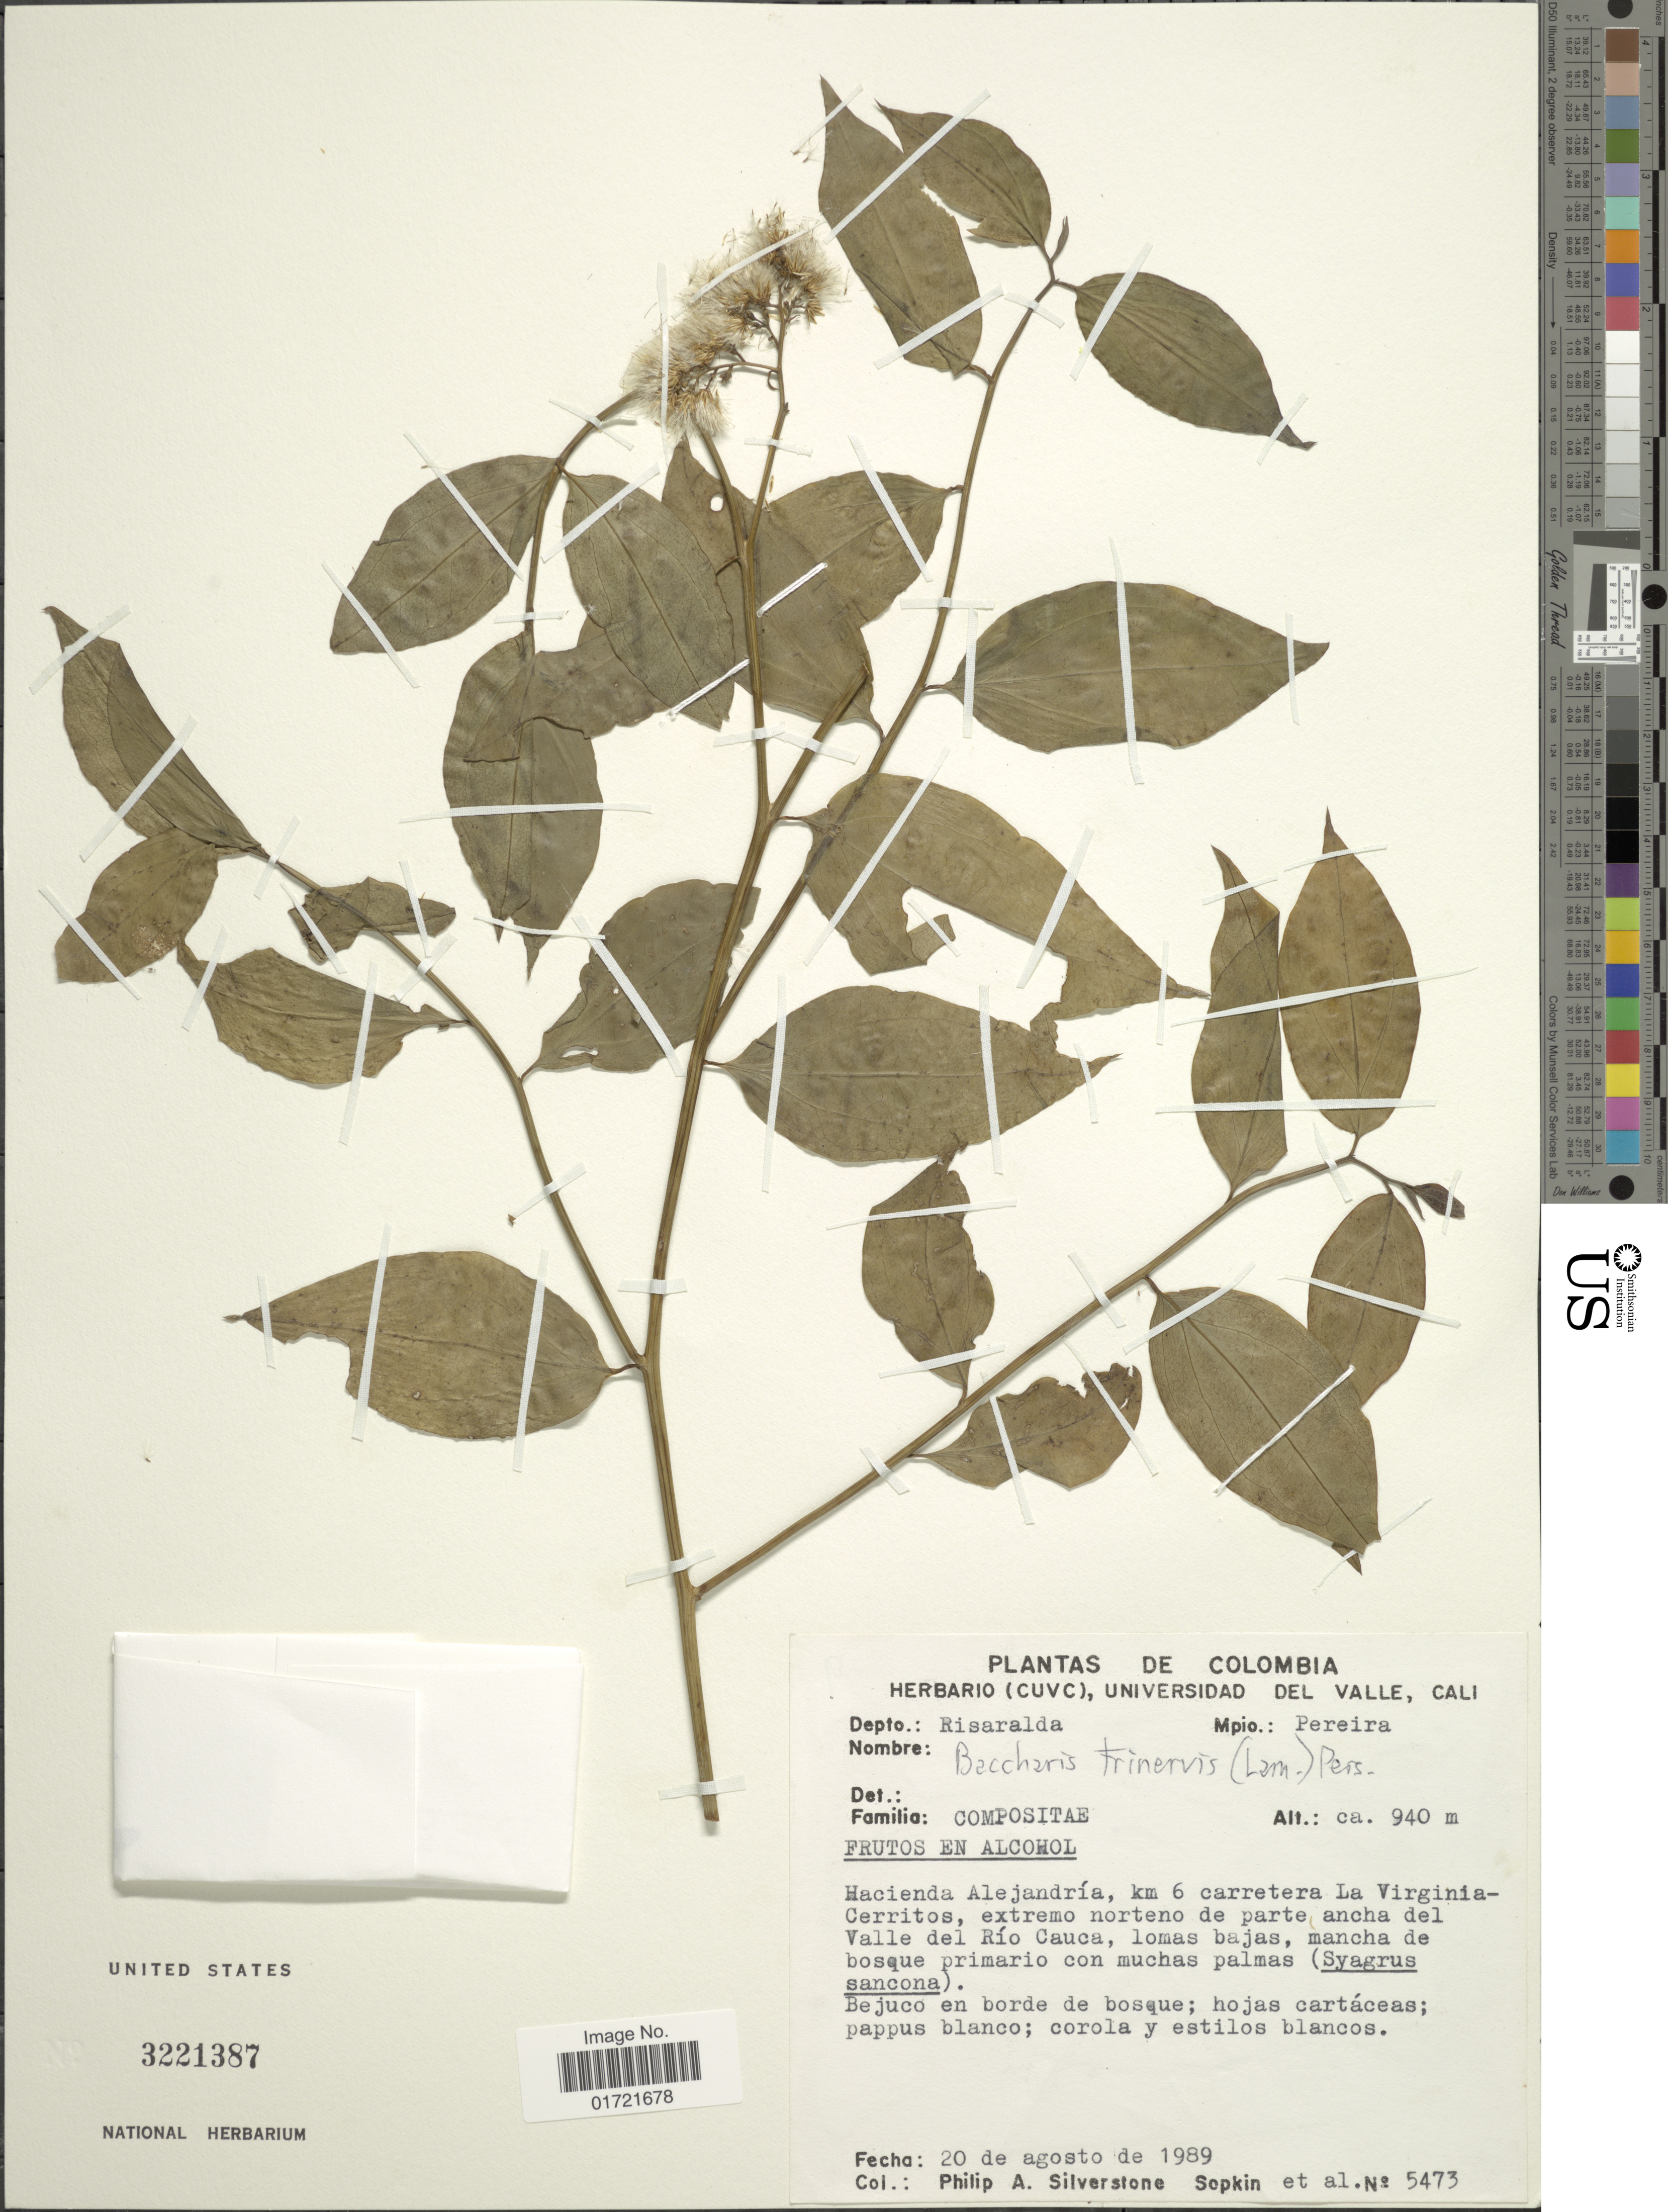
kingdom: Plantae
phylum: Tracheophyta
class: Magnoliopsida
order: Asterales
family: Asteraceae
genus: Baccharis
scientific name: Baccharis trinervis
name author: (Lam.) Pers.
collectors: P. A. Silverstone-Sopkin & et al.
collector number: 5473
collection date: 1989-08-20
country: Colombia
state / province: Risaralda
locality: Depto.: Risaralda, Mun.: Pereira, Flor y Frutos en Alcohol, Hacienda Alejandria, km 6 carretera La Verginia-Cerritos, extremo norteno de parte ancha del valle del Rio Cauca, lomas bajas, mancha de bosque primario con muchas palmas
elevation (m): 940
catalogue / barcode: US 3221387